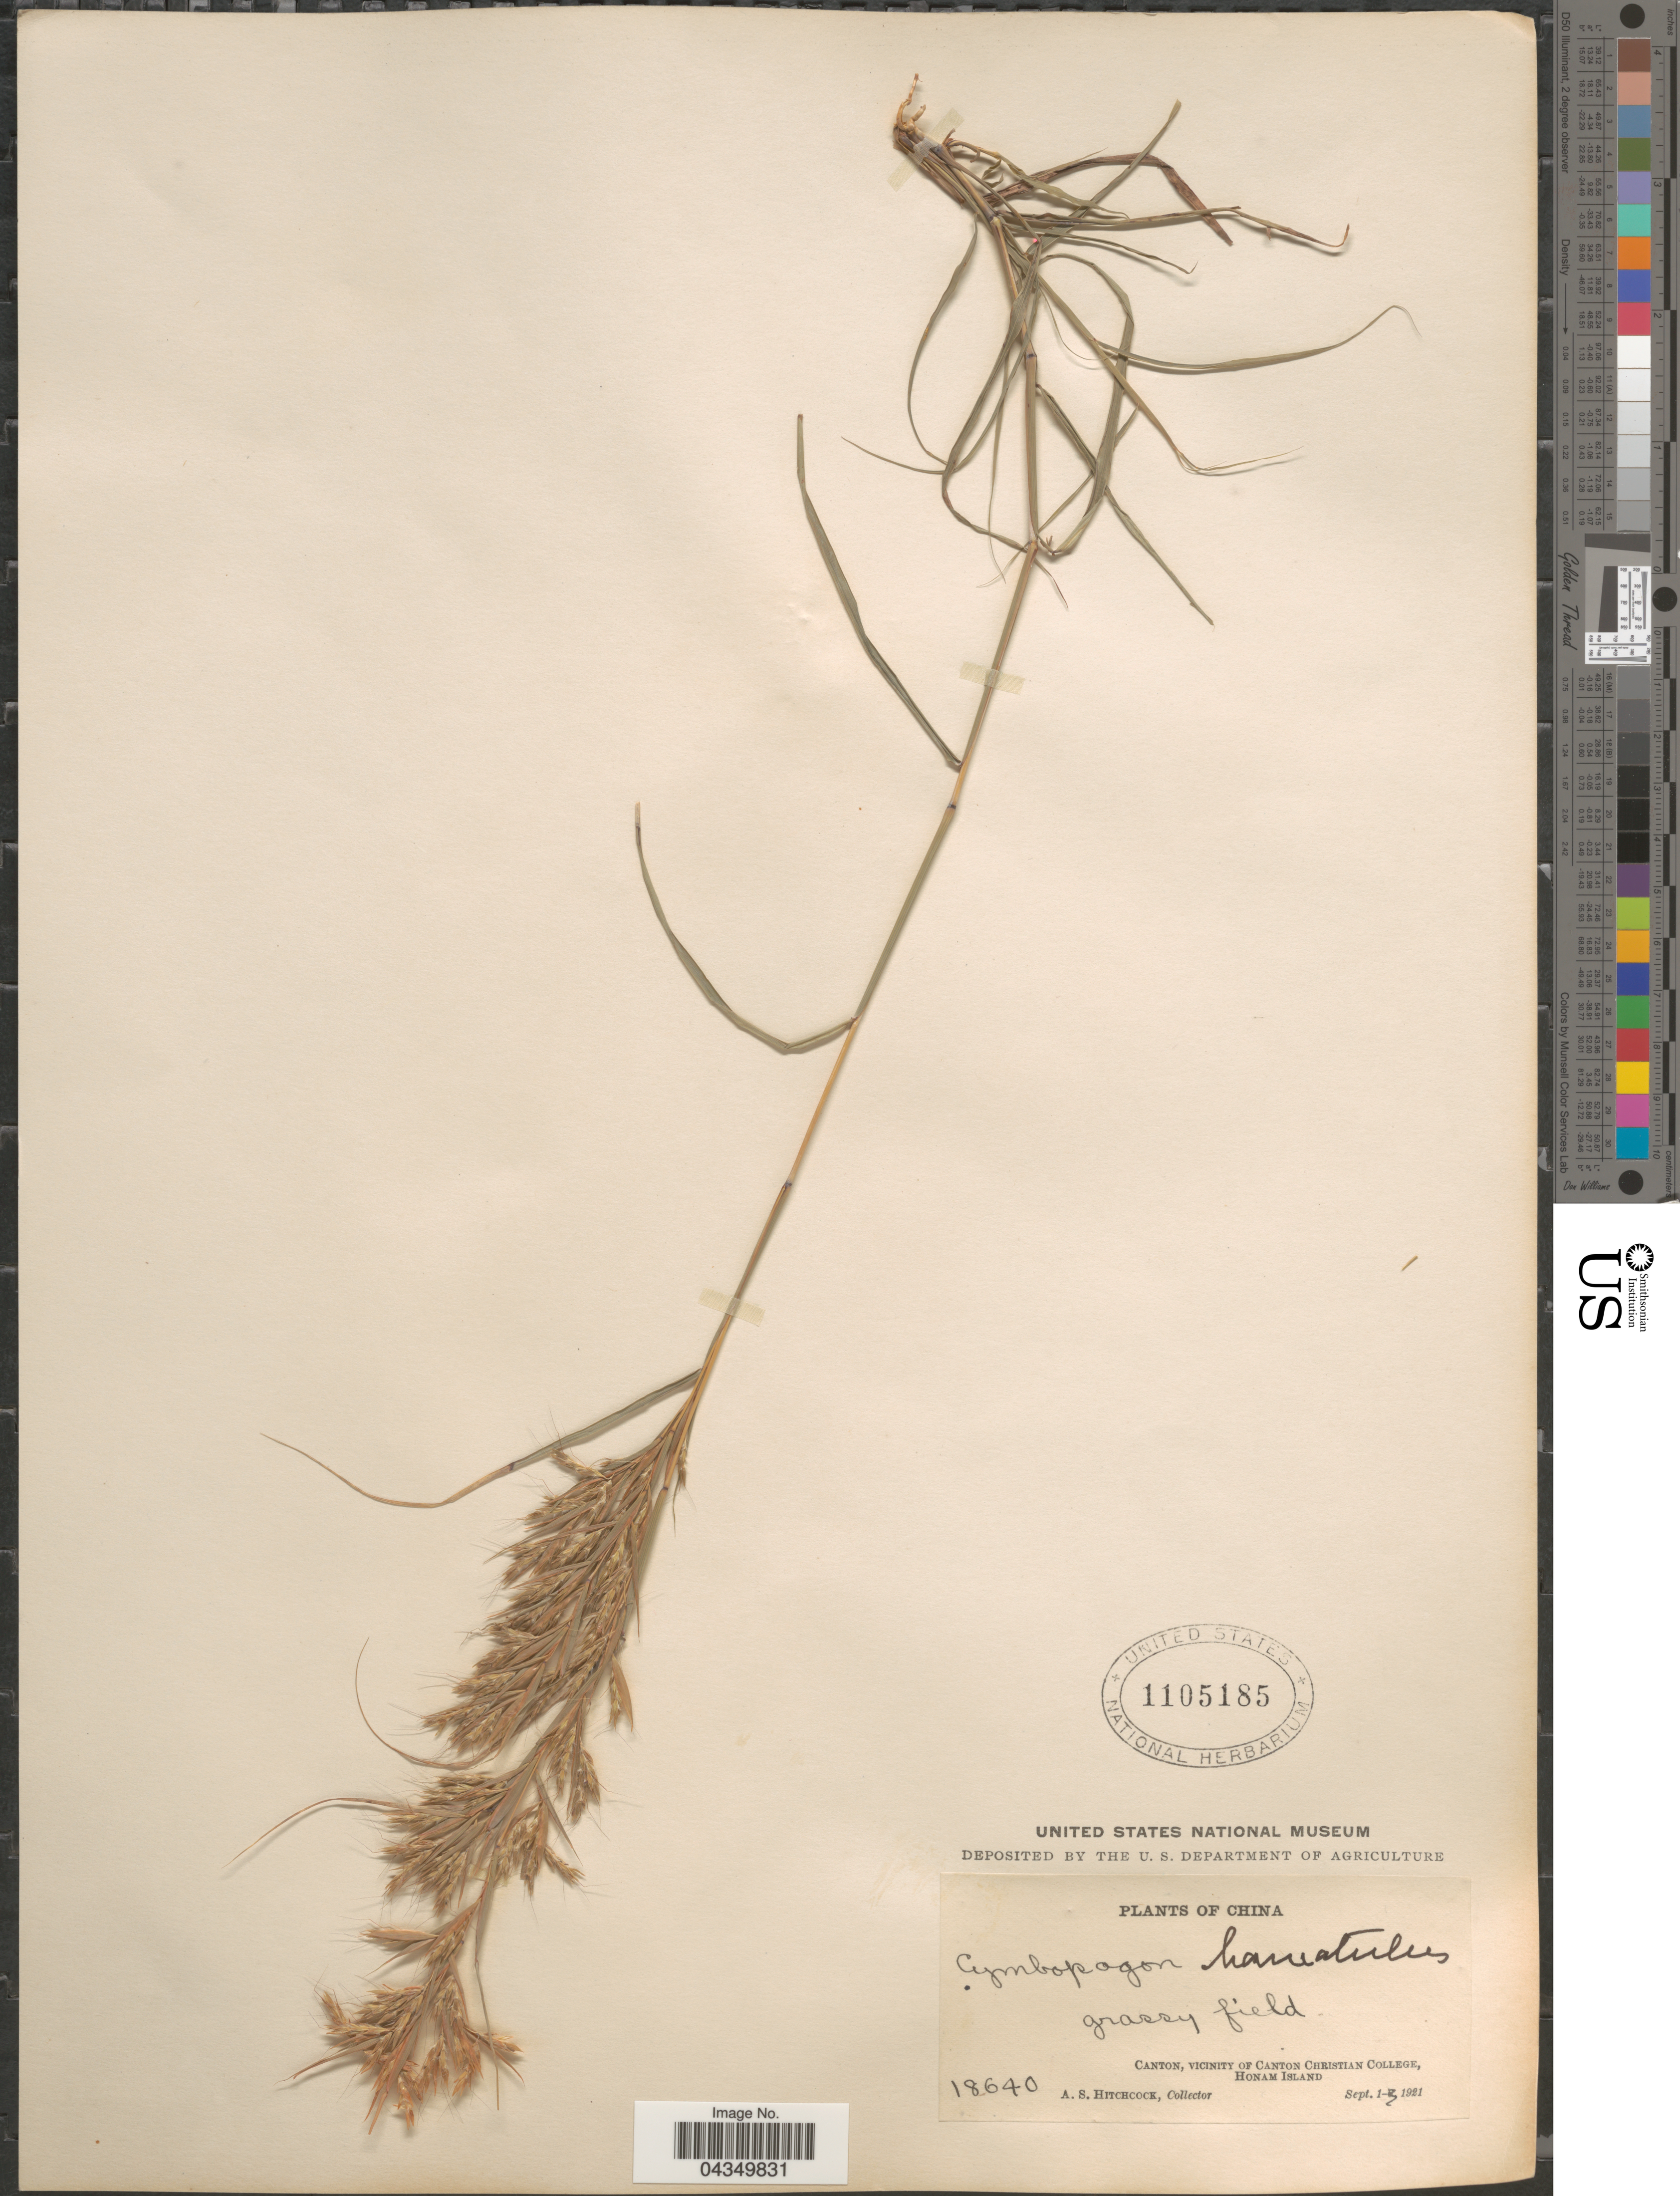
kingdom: Plantae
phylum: Tracheophyta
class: Liliopsida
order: Poales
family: Poaceae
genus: Cymbopogon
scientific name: Cymbopogon caesius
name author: (Nees ex Hook. & Arn.) Stapf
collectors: A. S. Hitchcock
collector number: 18640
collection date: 1921-09-01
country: China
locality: Canton, vicinity of Canton Christian College, Honam Island.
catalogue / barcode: US 1105185